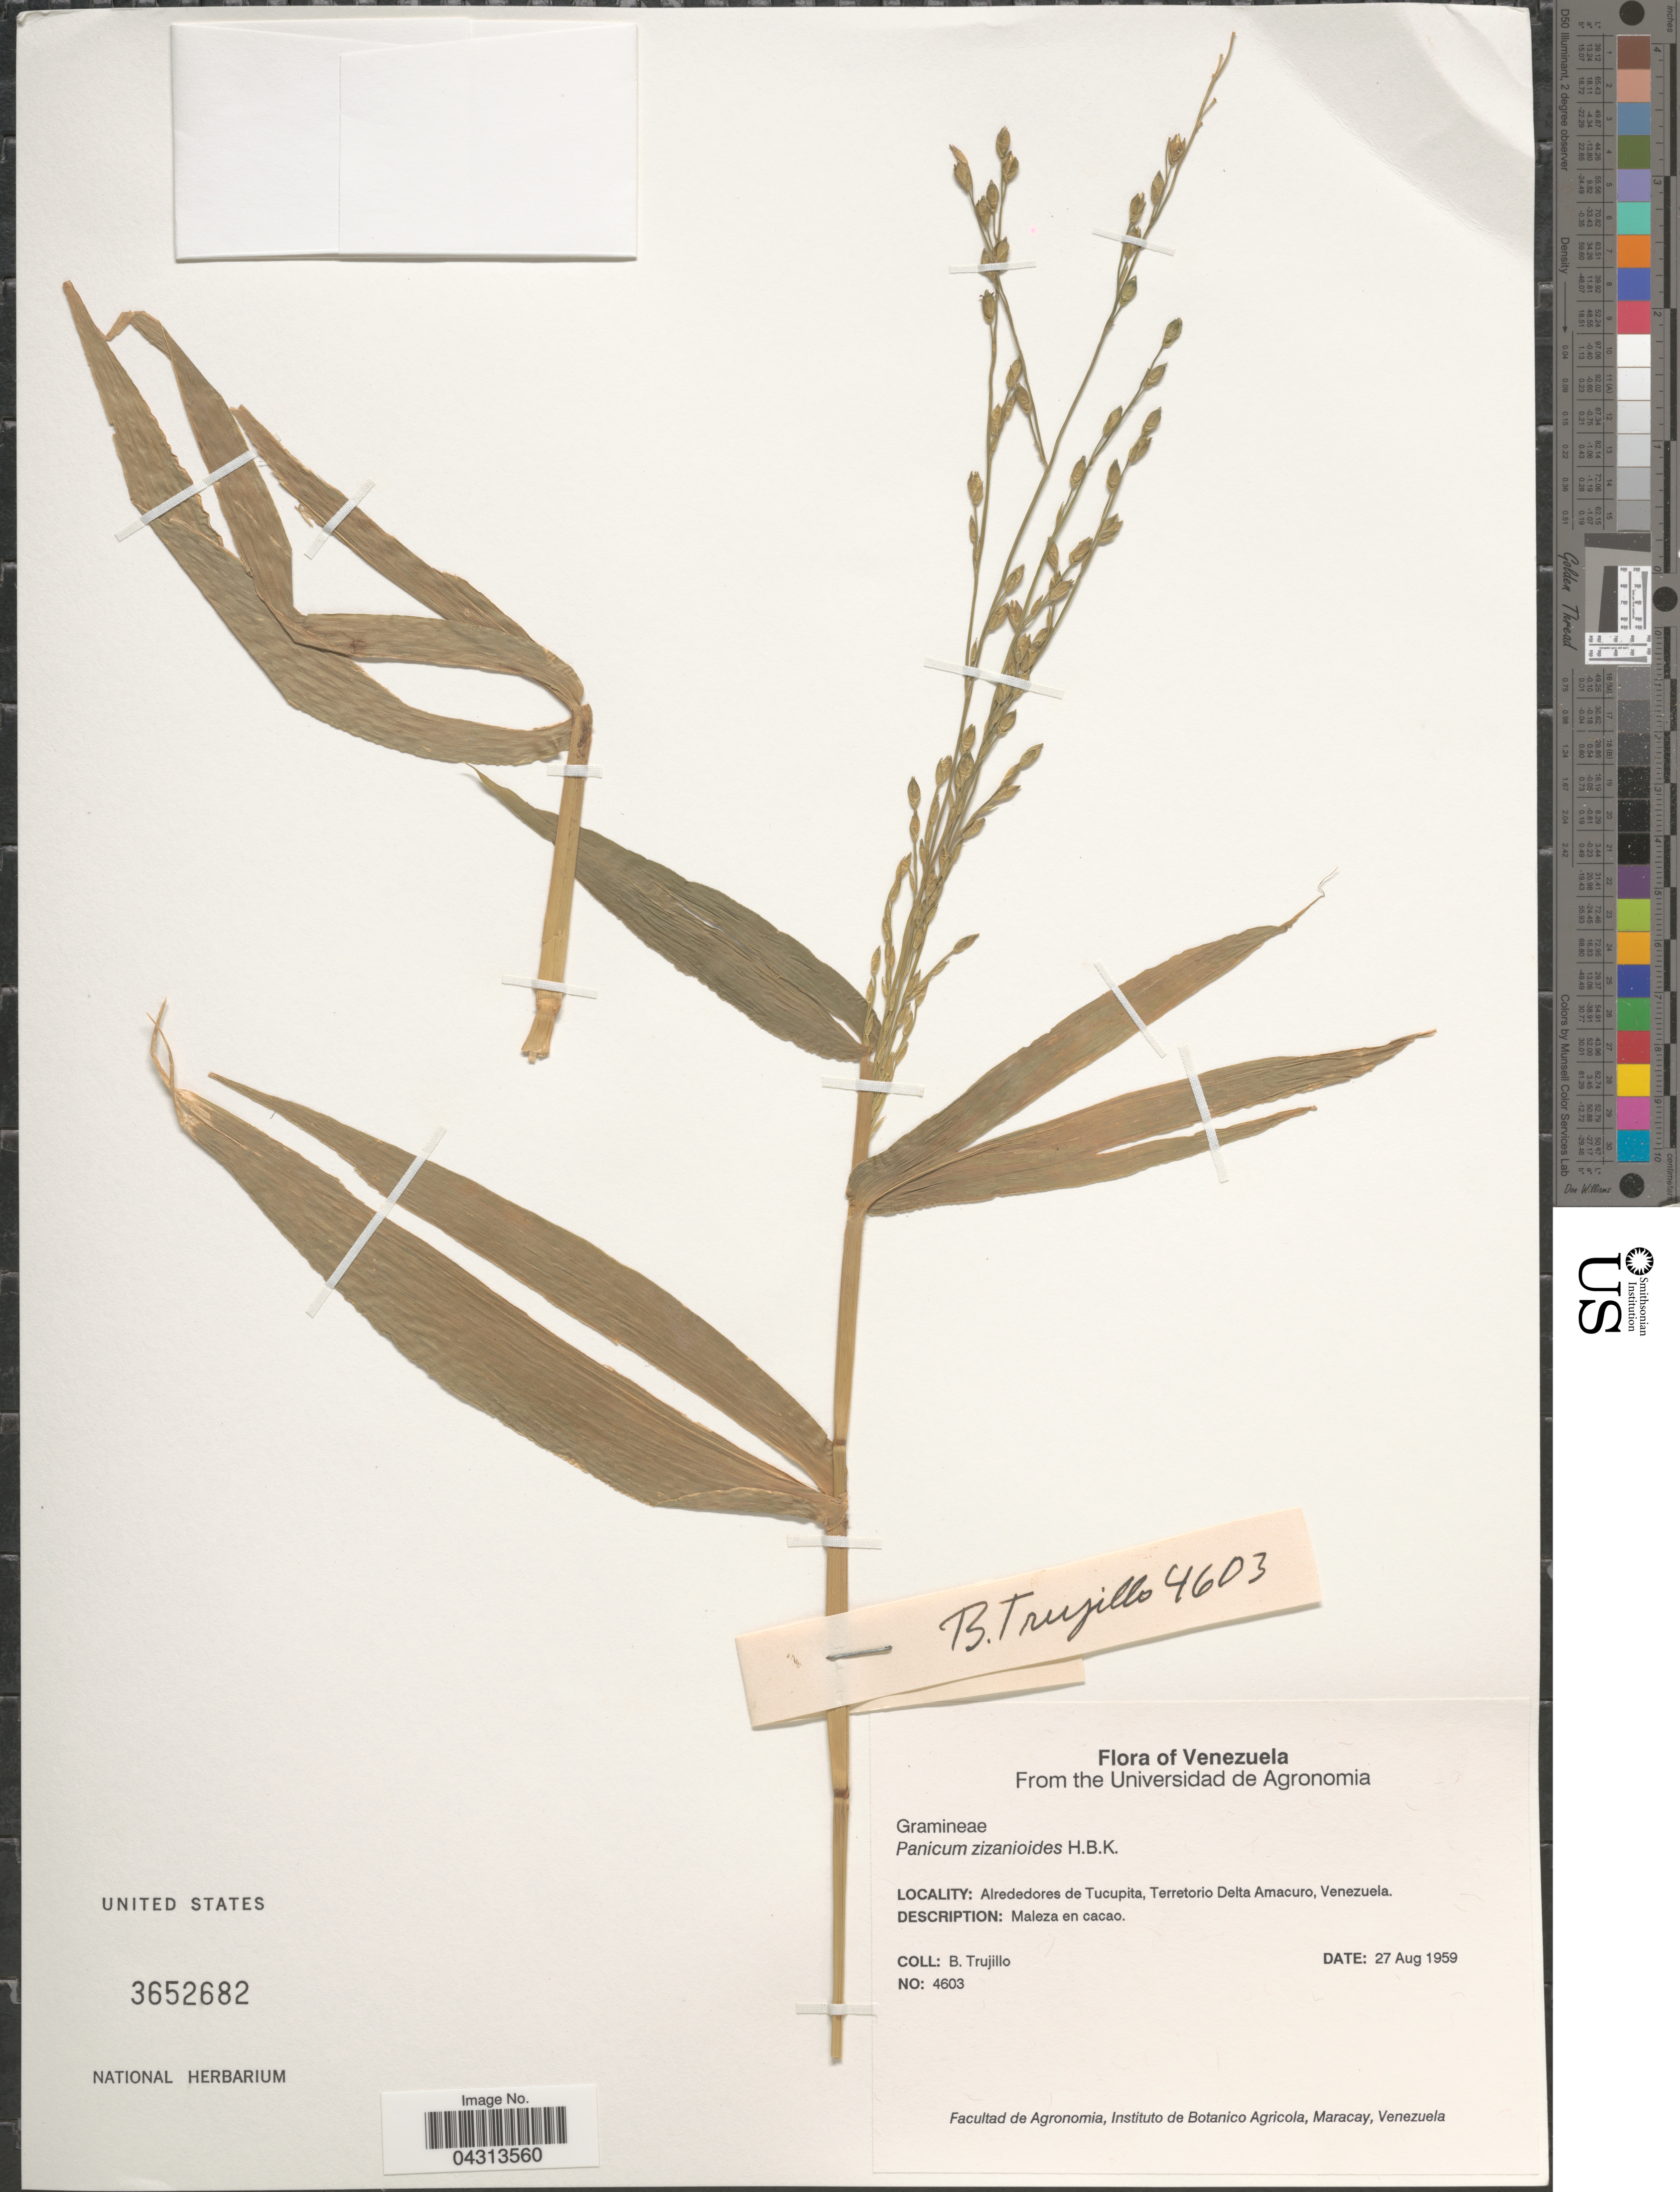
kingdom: Plantae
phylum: Tracheophyta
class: Liliopsida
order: Poales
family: Poaceae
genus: Acroceras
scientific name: Acroceras zizanioides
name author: (Kunth) Dandy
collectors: B. Trujillo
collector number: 4603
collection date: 1959-08-27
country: Venezuela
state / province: Delta Amacuro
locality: Alrededores de Tucupita, Terretorio Delta Amacuro. Maleza en cacao.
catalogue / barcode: US 3652682